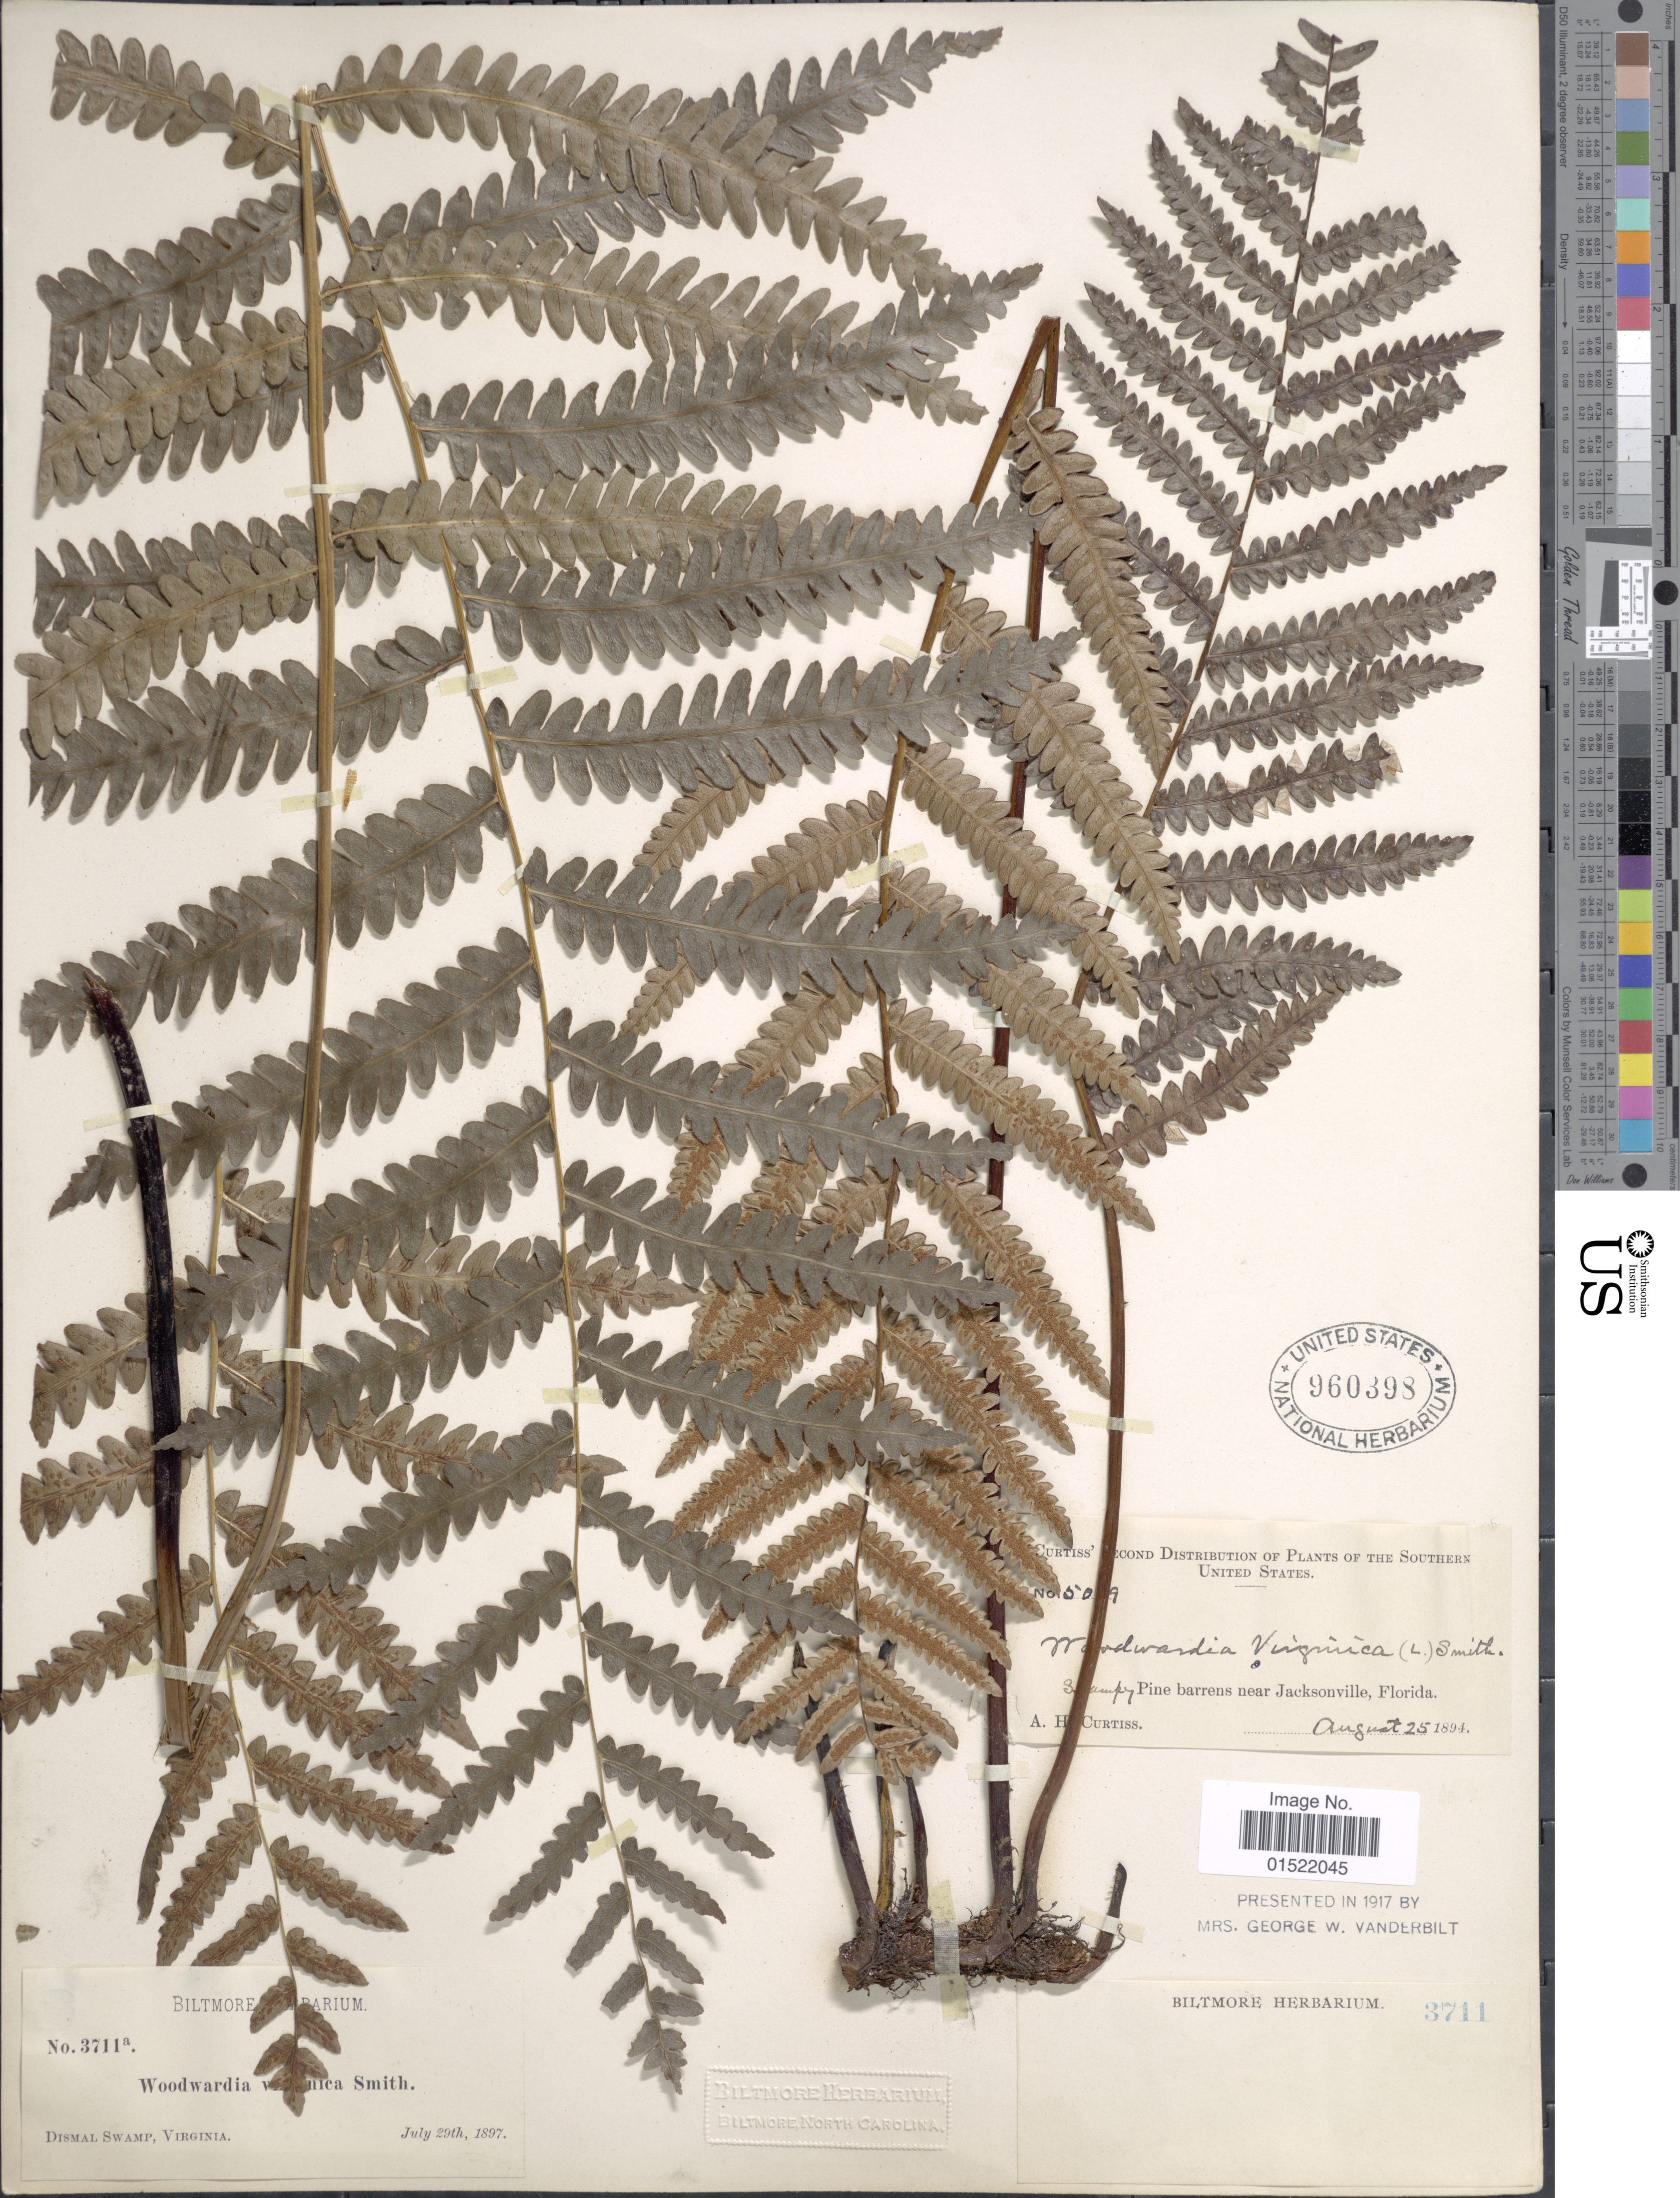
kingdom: Plantae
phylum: Tracheophyta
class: Polypodiopsida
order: Polypodiales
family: Blechnaceae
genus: Woodwardia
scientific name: Woodwardia virginica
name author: (L.) R.M. Sm.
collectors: A. H. Curtiss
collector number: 509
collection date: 1894-08-25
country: United States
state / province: Florida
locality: Swampy pine barrens near Jacksonville, Florida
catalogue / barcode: US 960398